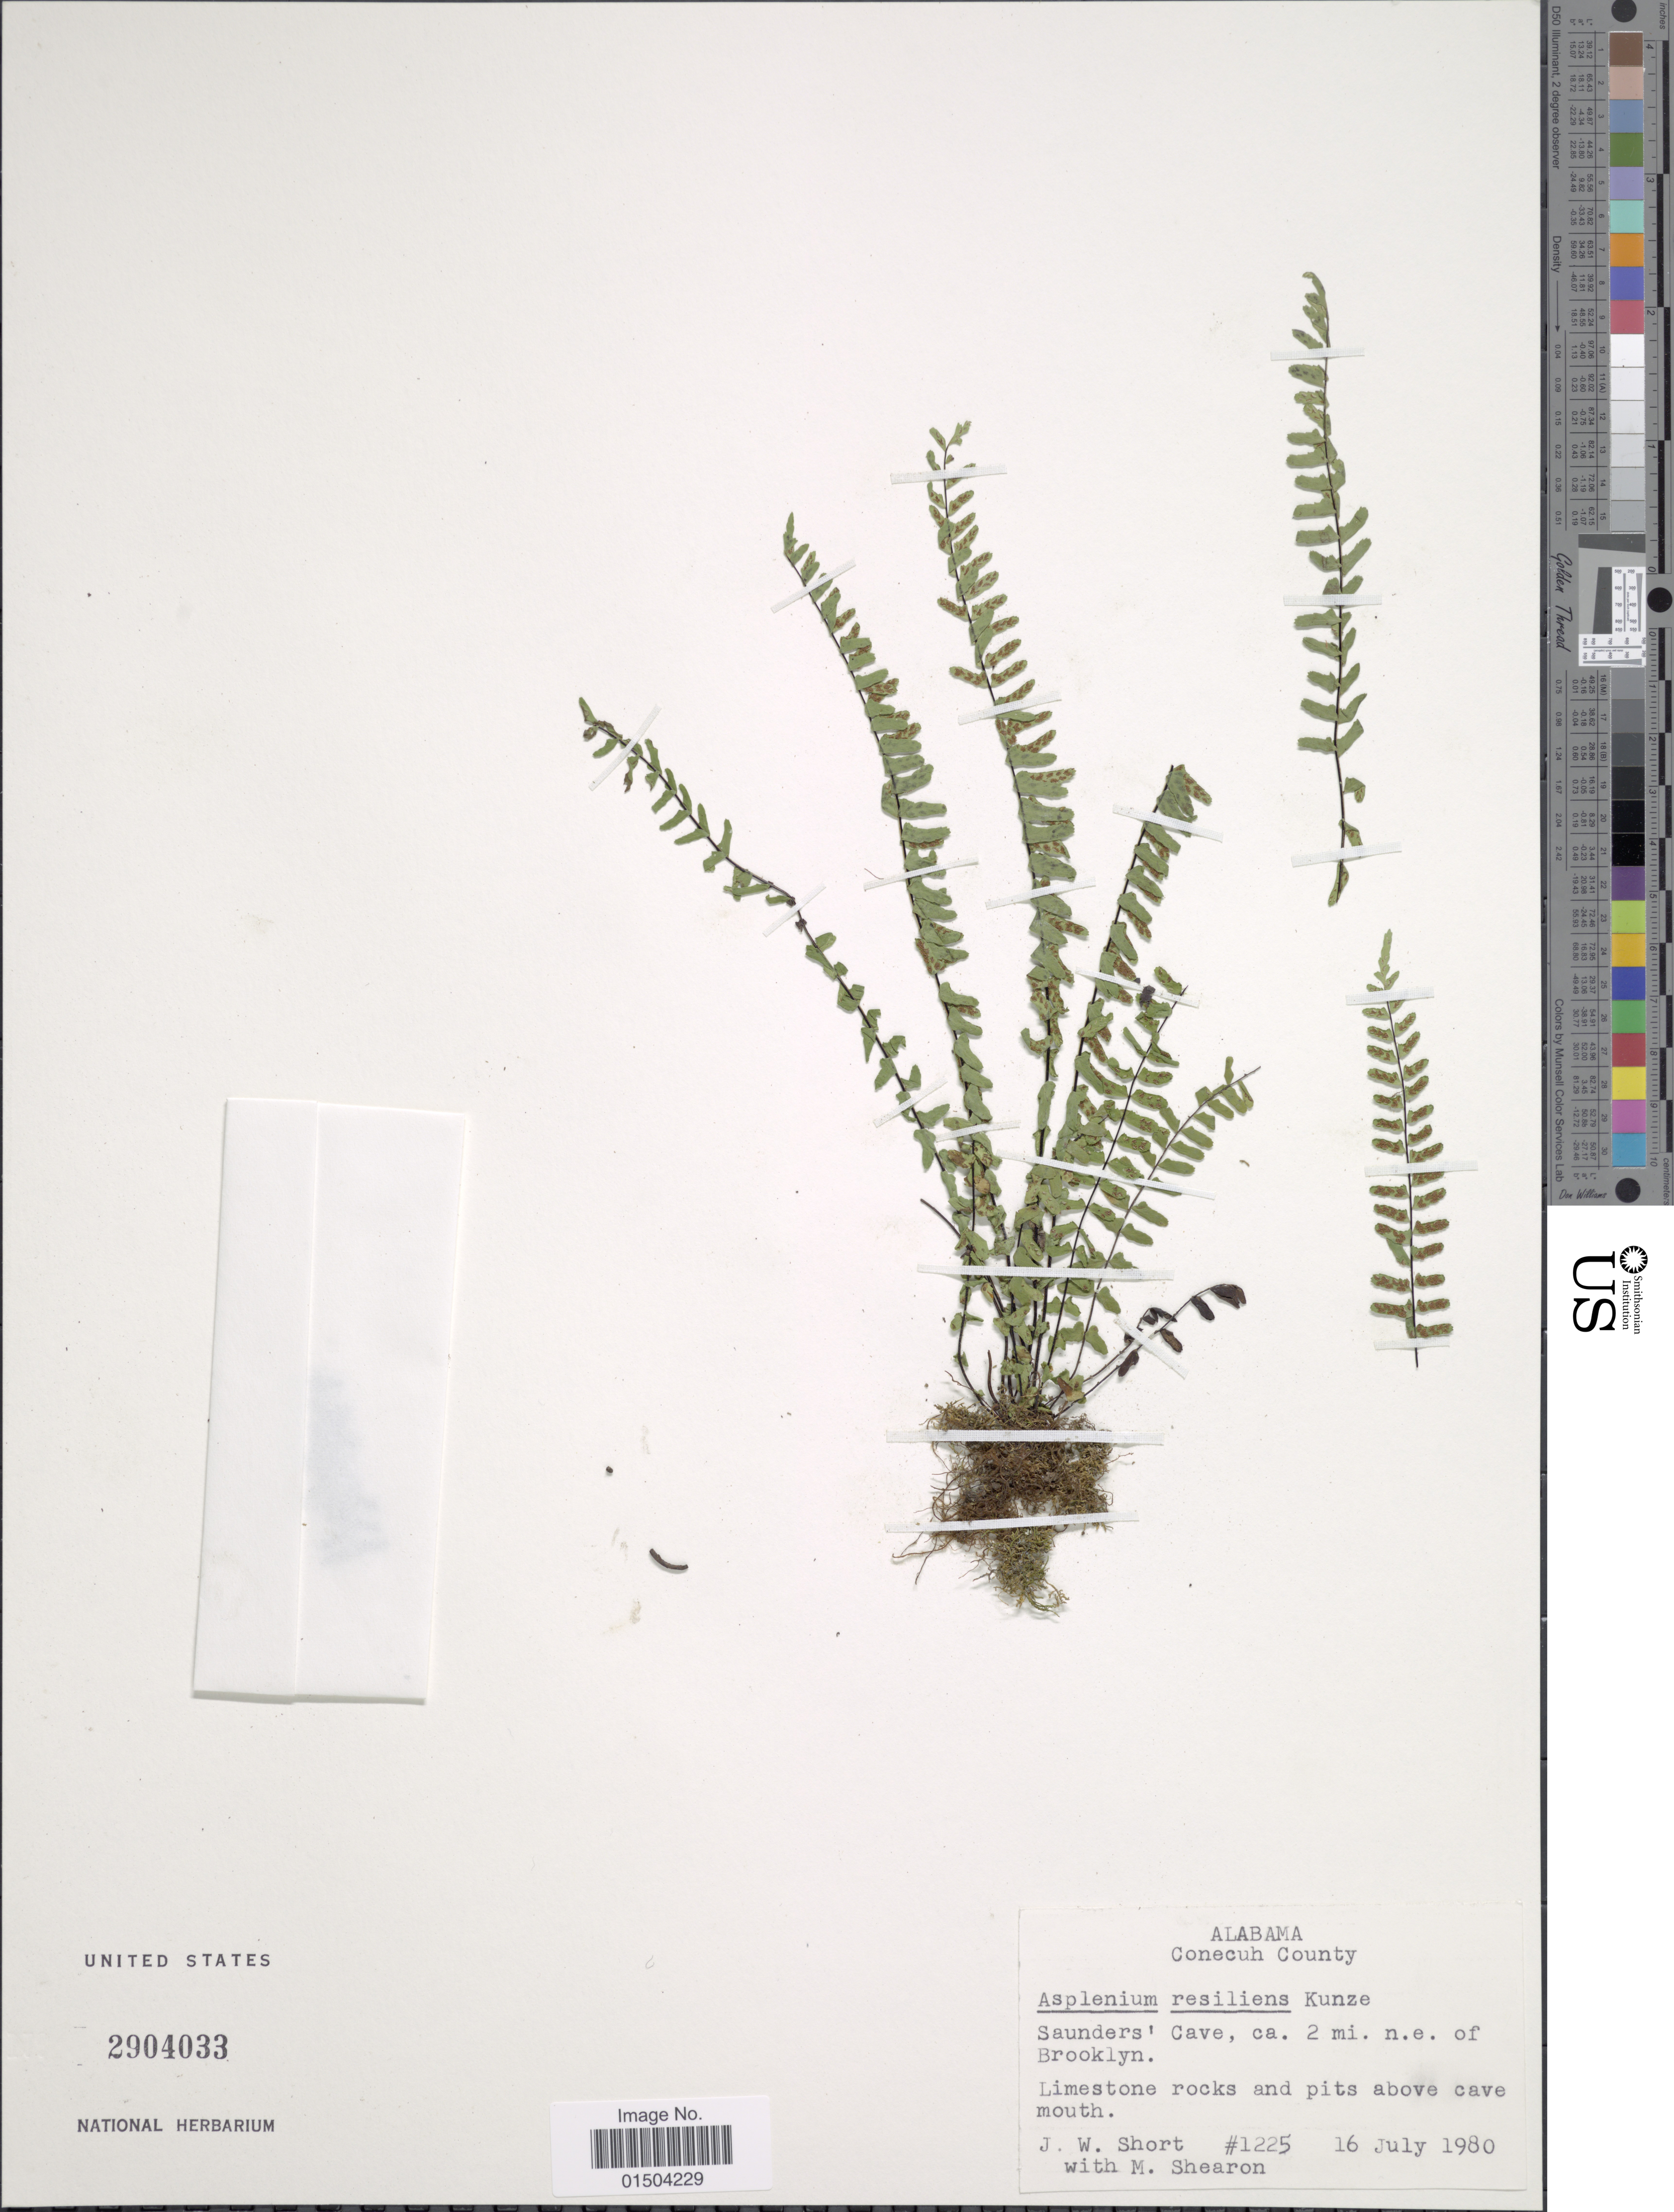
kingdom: Plantae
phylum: Tracheophyta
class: Polypodiopsida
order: Polypodiales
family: Aspleniaceae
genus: Asplenium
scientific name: Asplenium resiliens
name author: Kunze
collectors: J. Short & M. Shearon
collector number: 1225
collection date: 1980-07-16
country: United States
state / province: Alabama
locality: Conecuh County. Saunders' Cave, ca. 2 mi. n.e. of Brooklyn.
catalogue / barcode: US 2904033